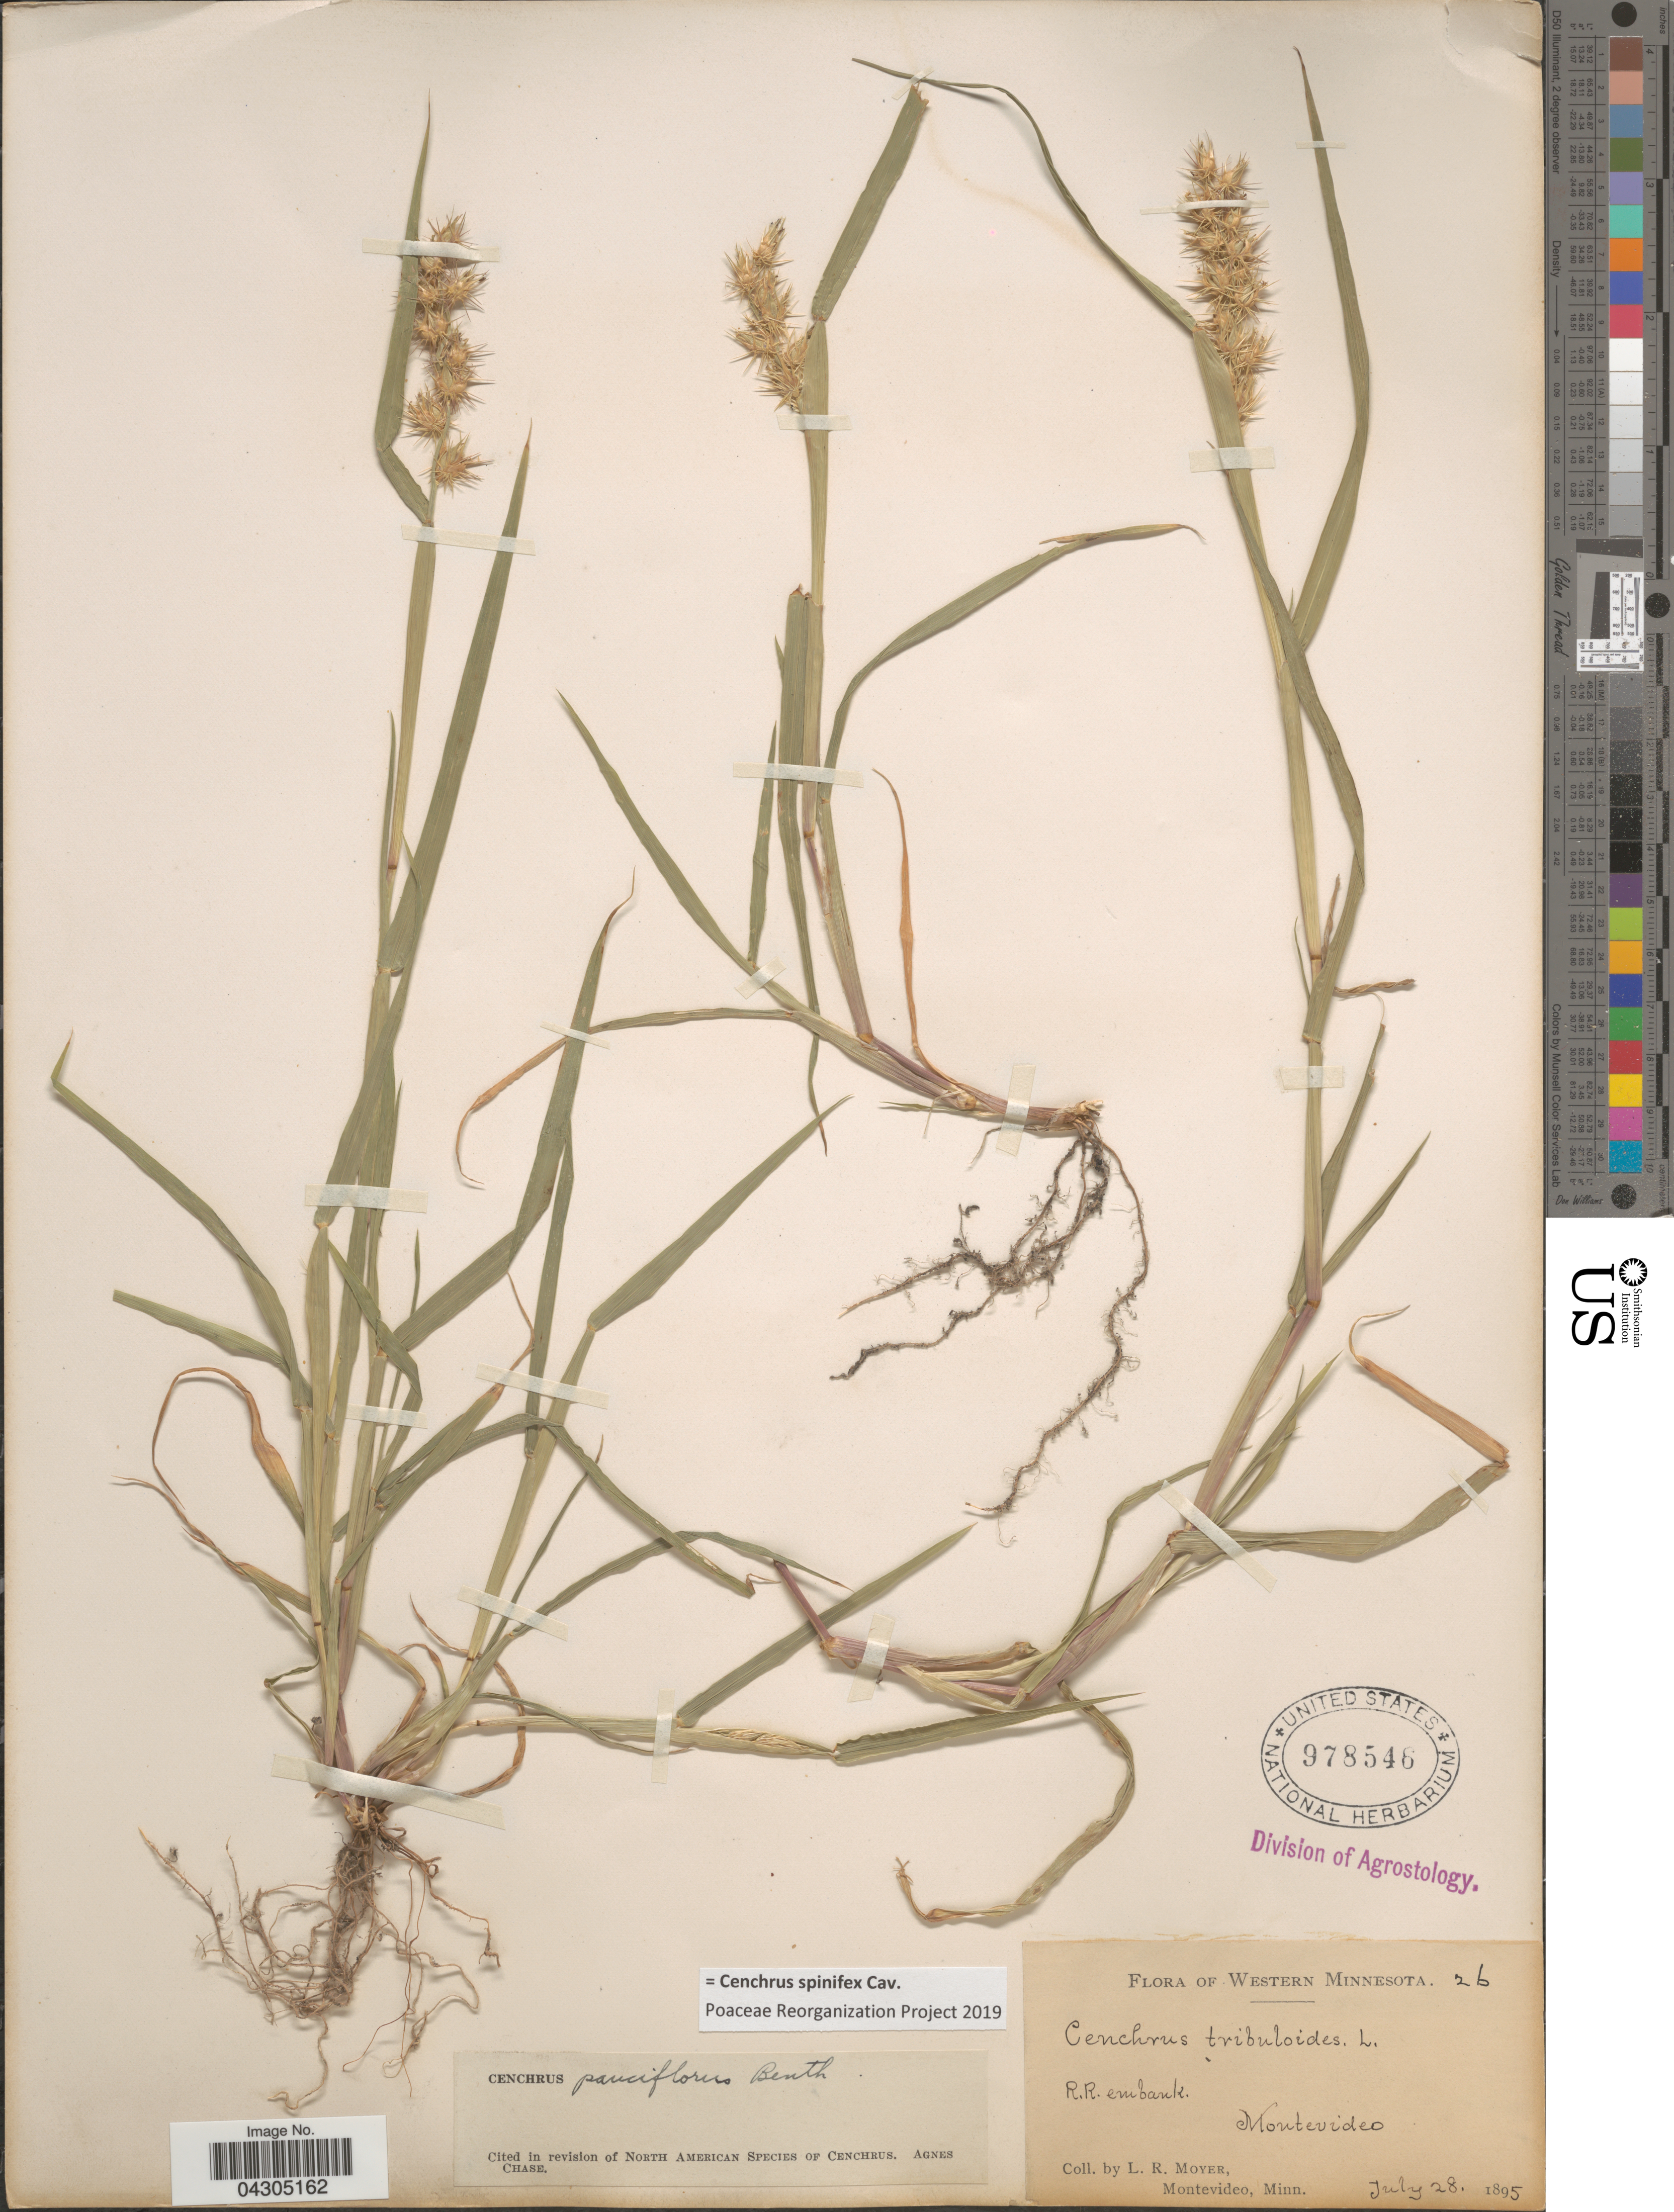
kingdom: Plantae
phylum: Tracheophyta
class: Liliopsida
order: Poales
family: Poaceae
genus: Cenchrus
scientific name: Cenchrus spinifex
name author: Cav.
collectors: L. Moyer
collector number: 26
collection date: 1895-07-28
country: United States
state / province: Minnesota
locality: Western Minnesota. R.R. embank. Montevideo.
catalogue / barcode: US 978546